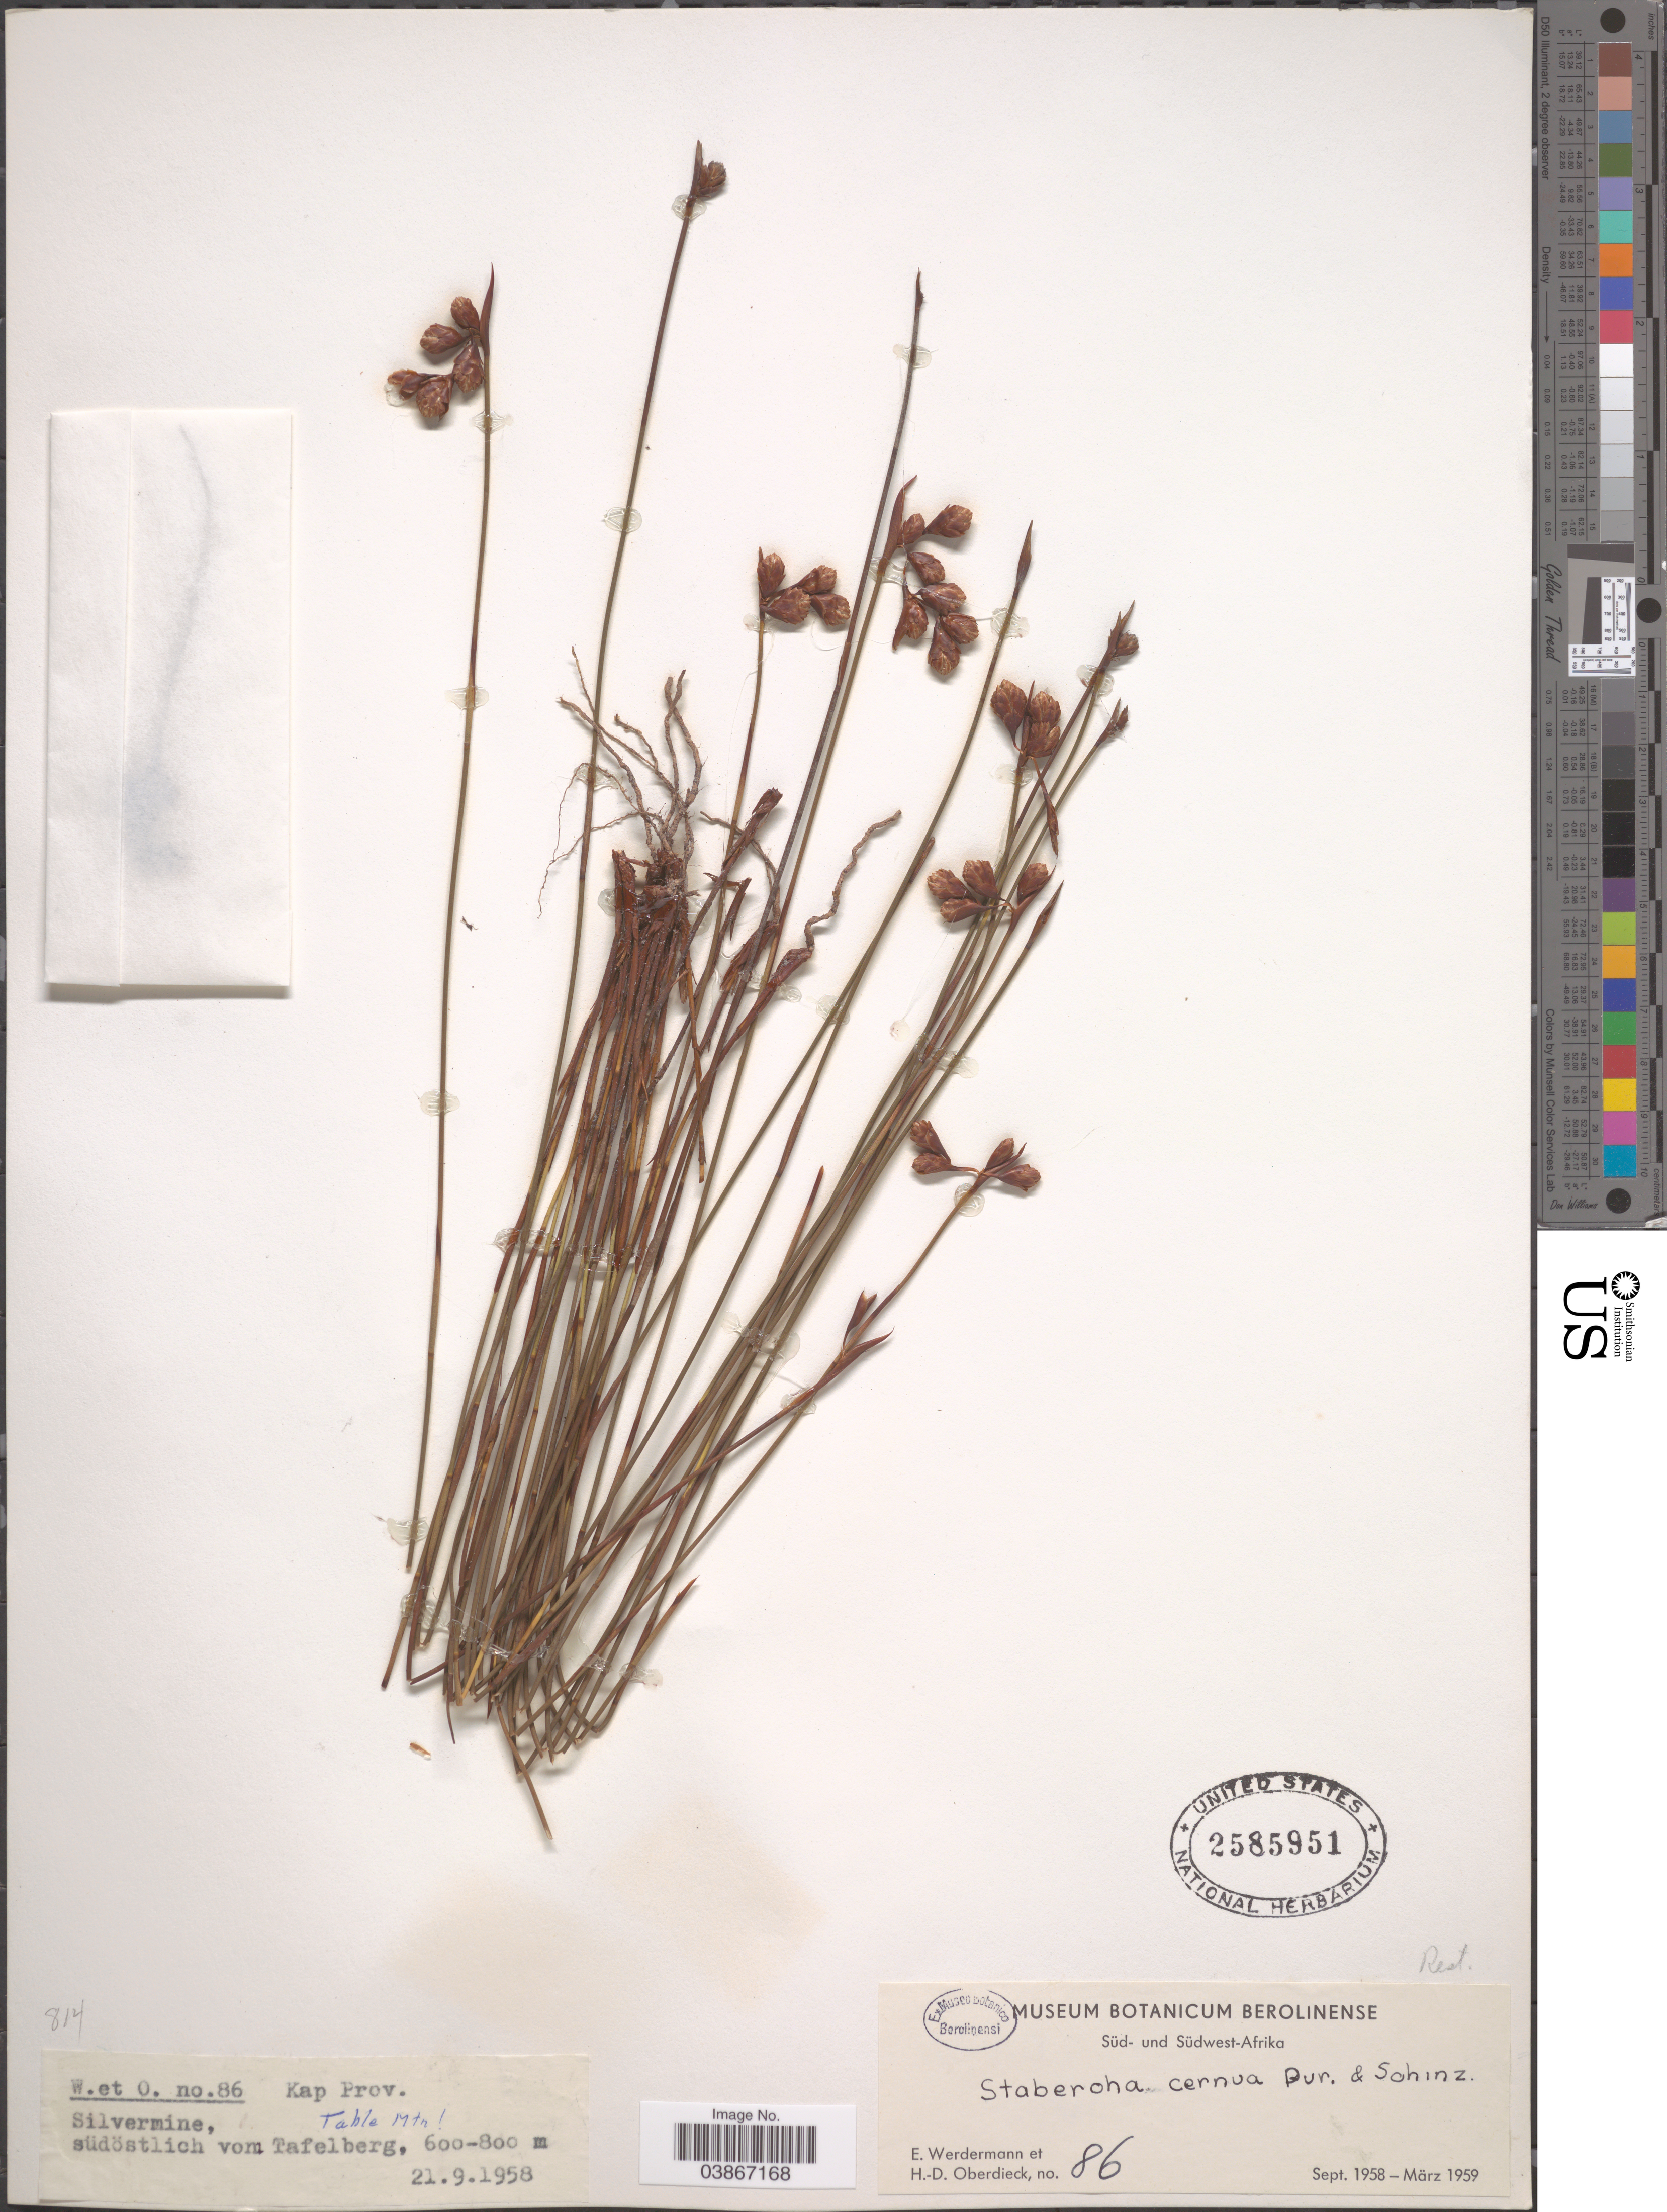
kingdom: Plantae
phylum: Tracheophyta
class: Liliopsida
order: Poales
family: Restionaceae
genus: Staberoha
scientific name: Staberoha cernua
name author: (L. f.) Durand & Schinz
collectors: E. Werdermann & H. Oberdieck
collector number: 86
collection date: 1958-09-21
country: South Africa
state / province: Western Cape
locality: Silvermine, südöstlich vom Tafelberg. Table Mtn [illegible text].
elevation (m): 600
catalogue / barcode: US 2585951